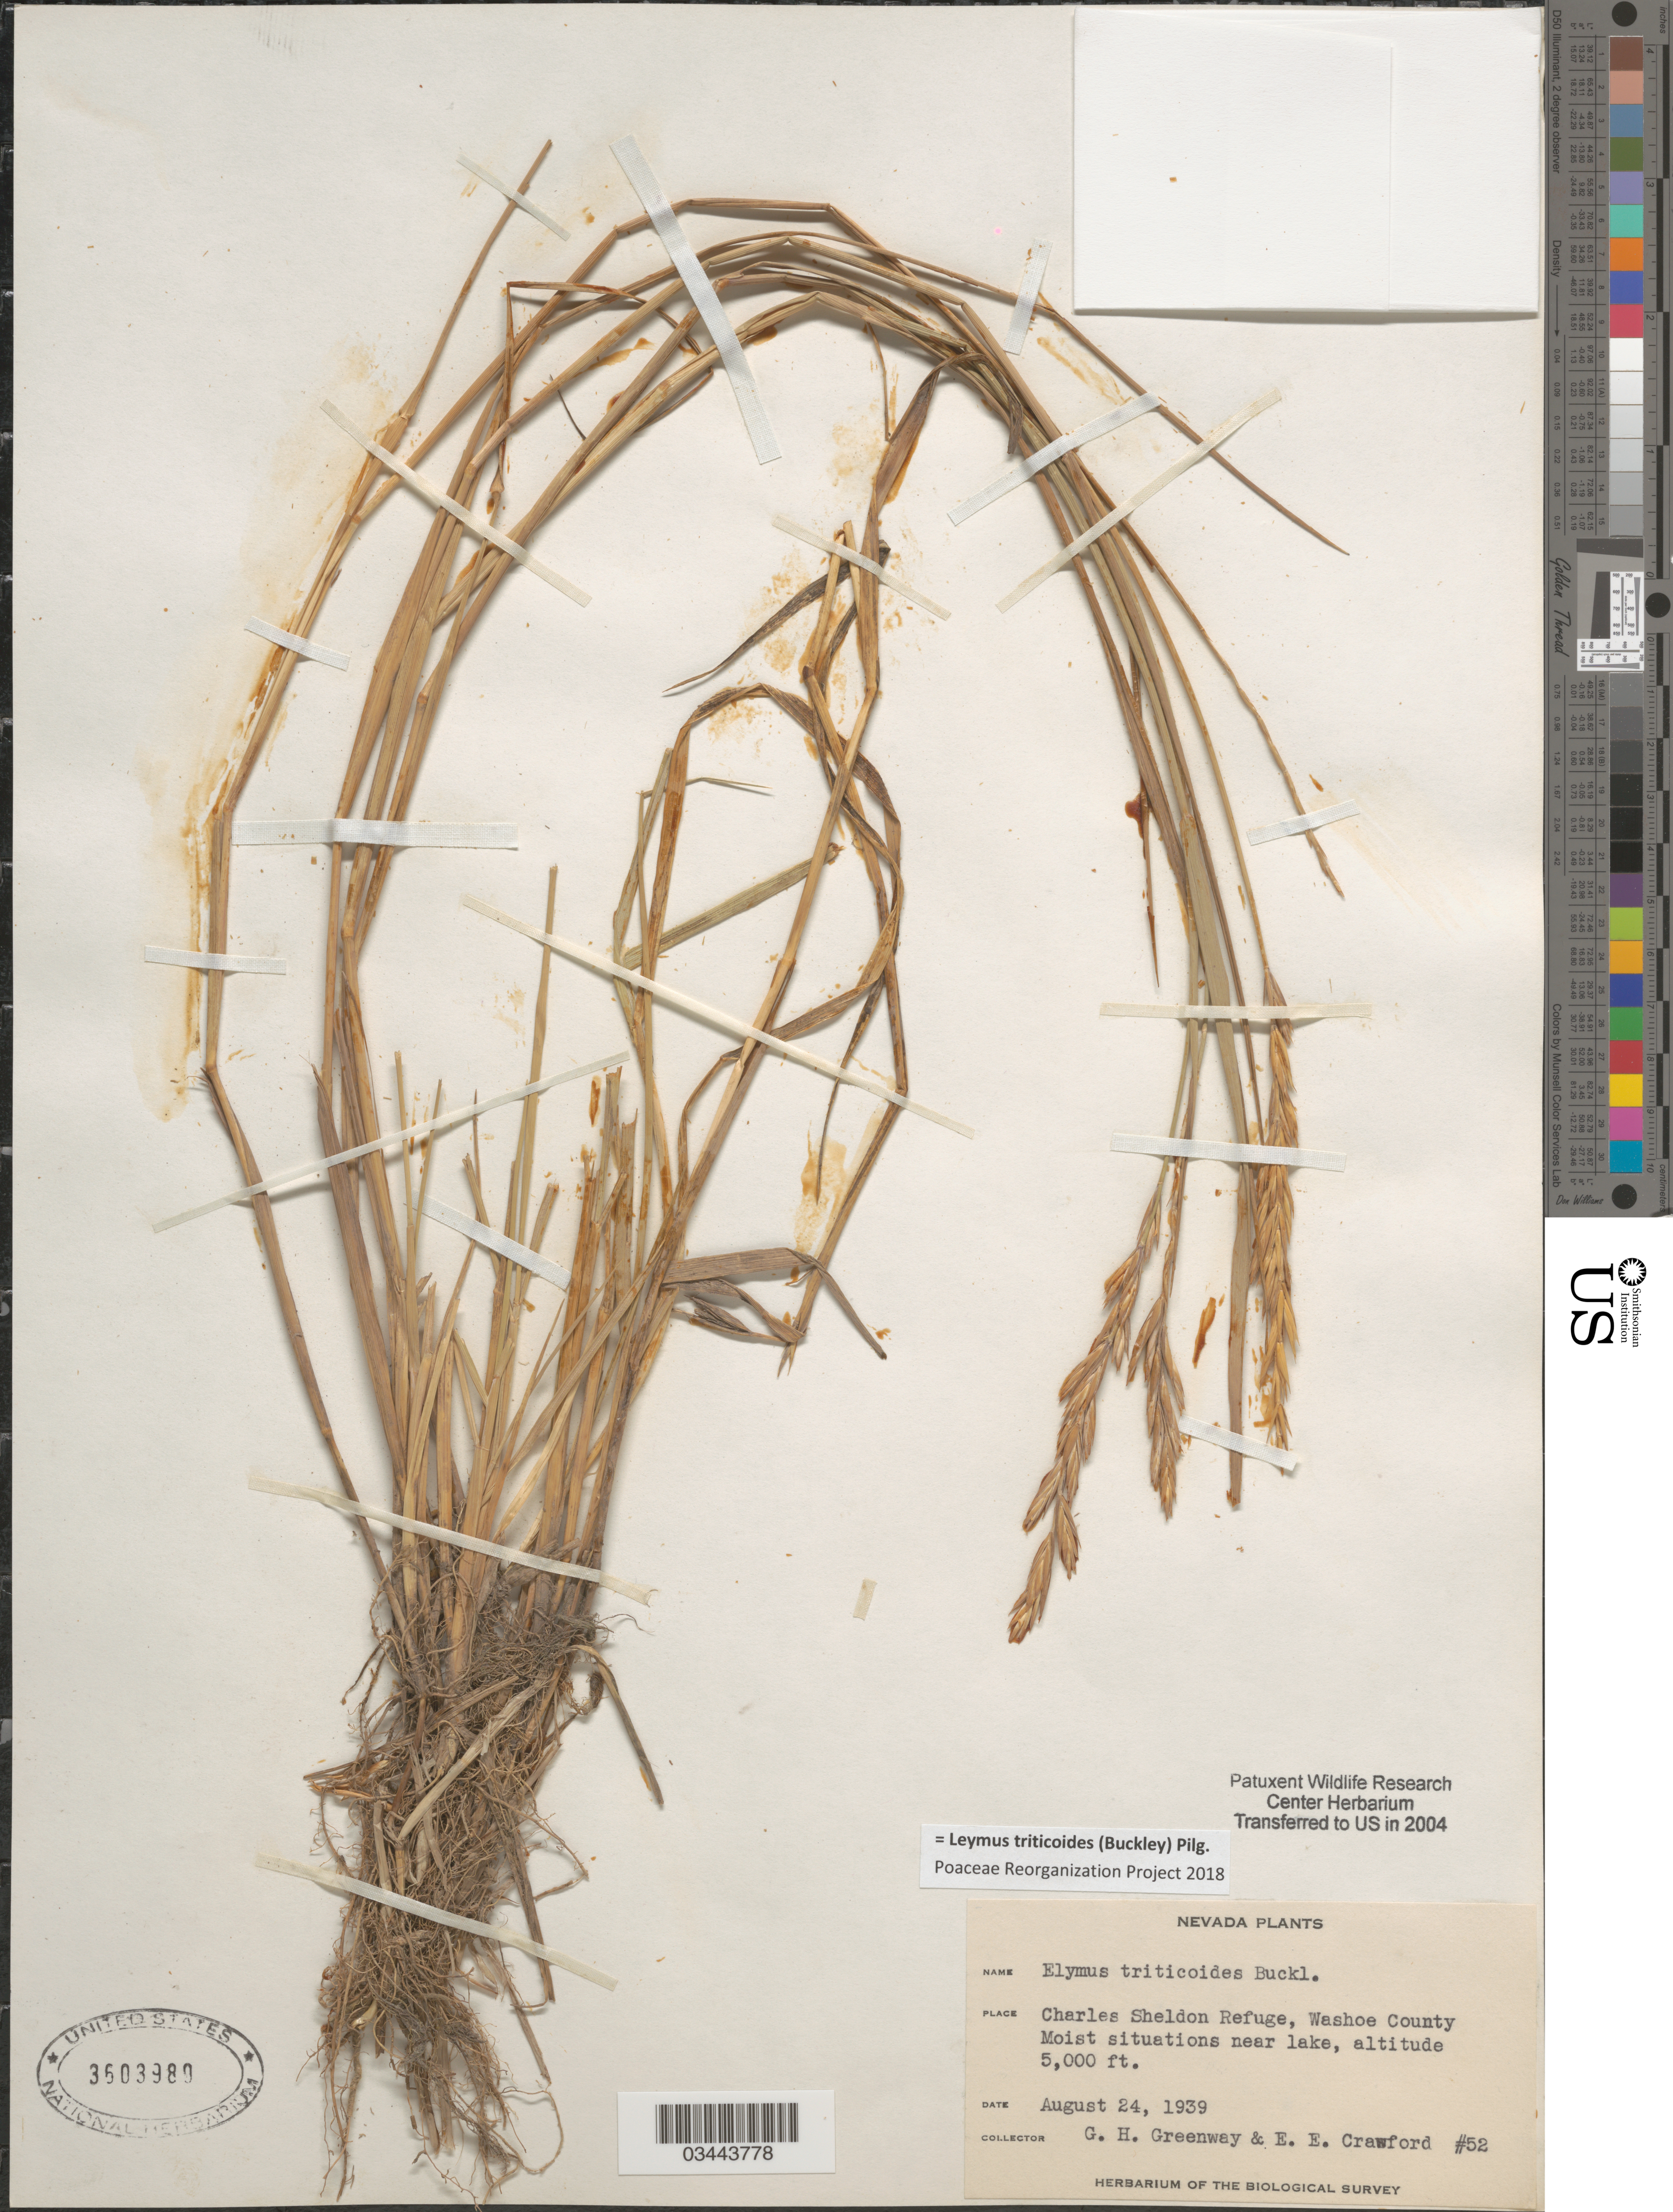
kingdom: Plantae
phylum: Tracheophyta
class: Liliopsida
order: Poales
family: Poaceae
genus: Leymus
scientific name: Leymus triticoides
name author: (Buckley) Pilg.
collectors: G. Greenway & E. Crawford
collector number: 52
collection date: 1939-08-24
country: United States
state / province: Nevada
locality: Charles Sheldon Refuge, Washoe County. Moist situations near Lake.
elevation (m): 1524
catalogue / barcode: US 3603980